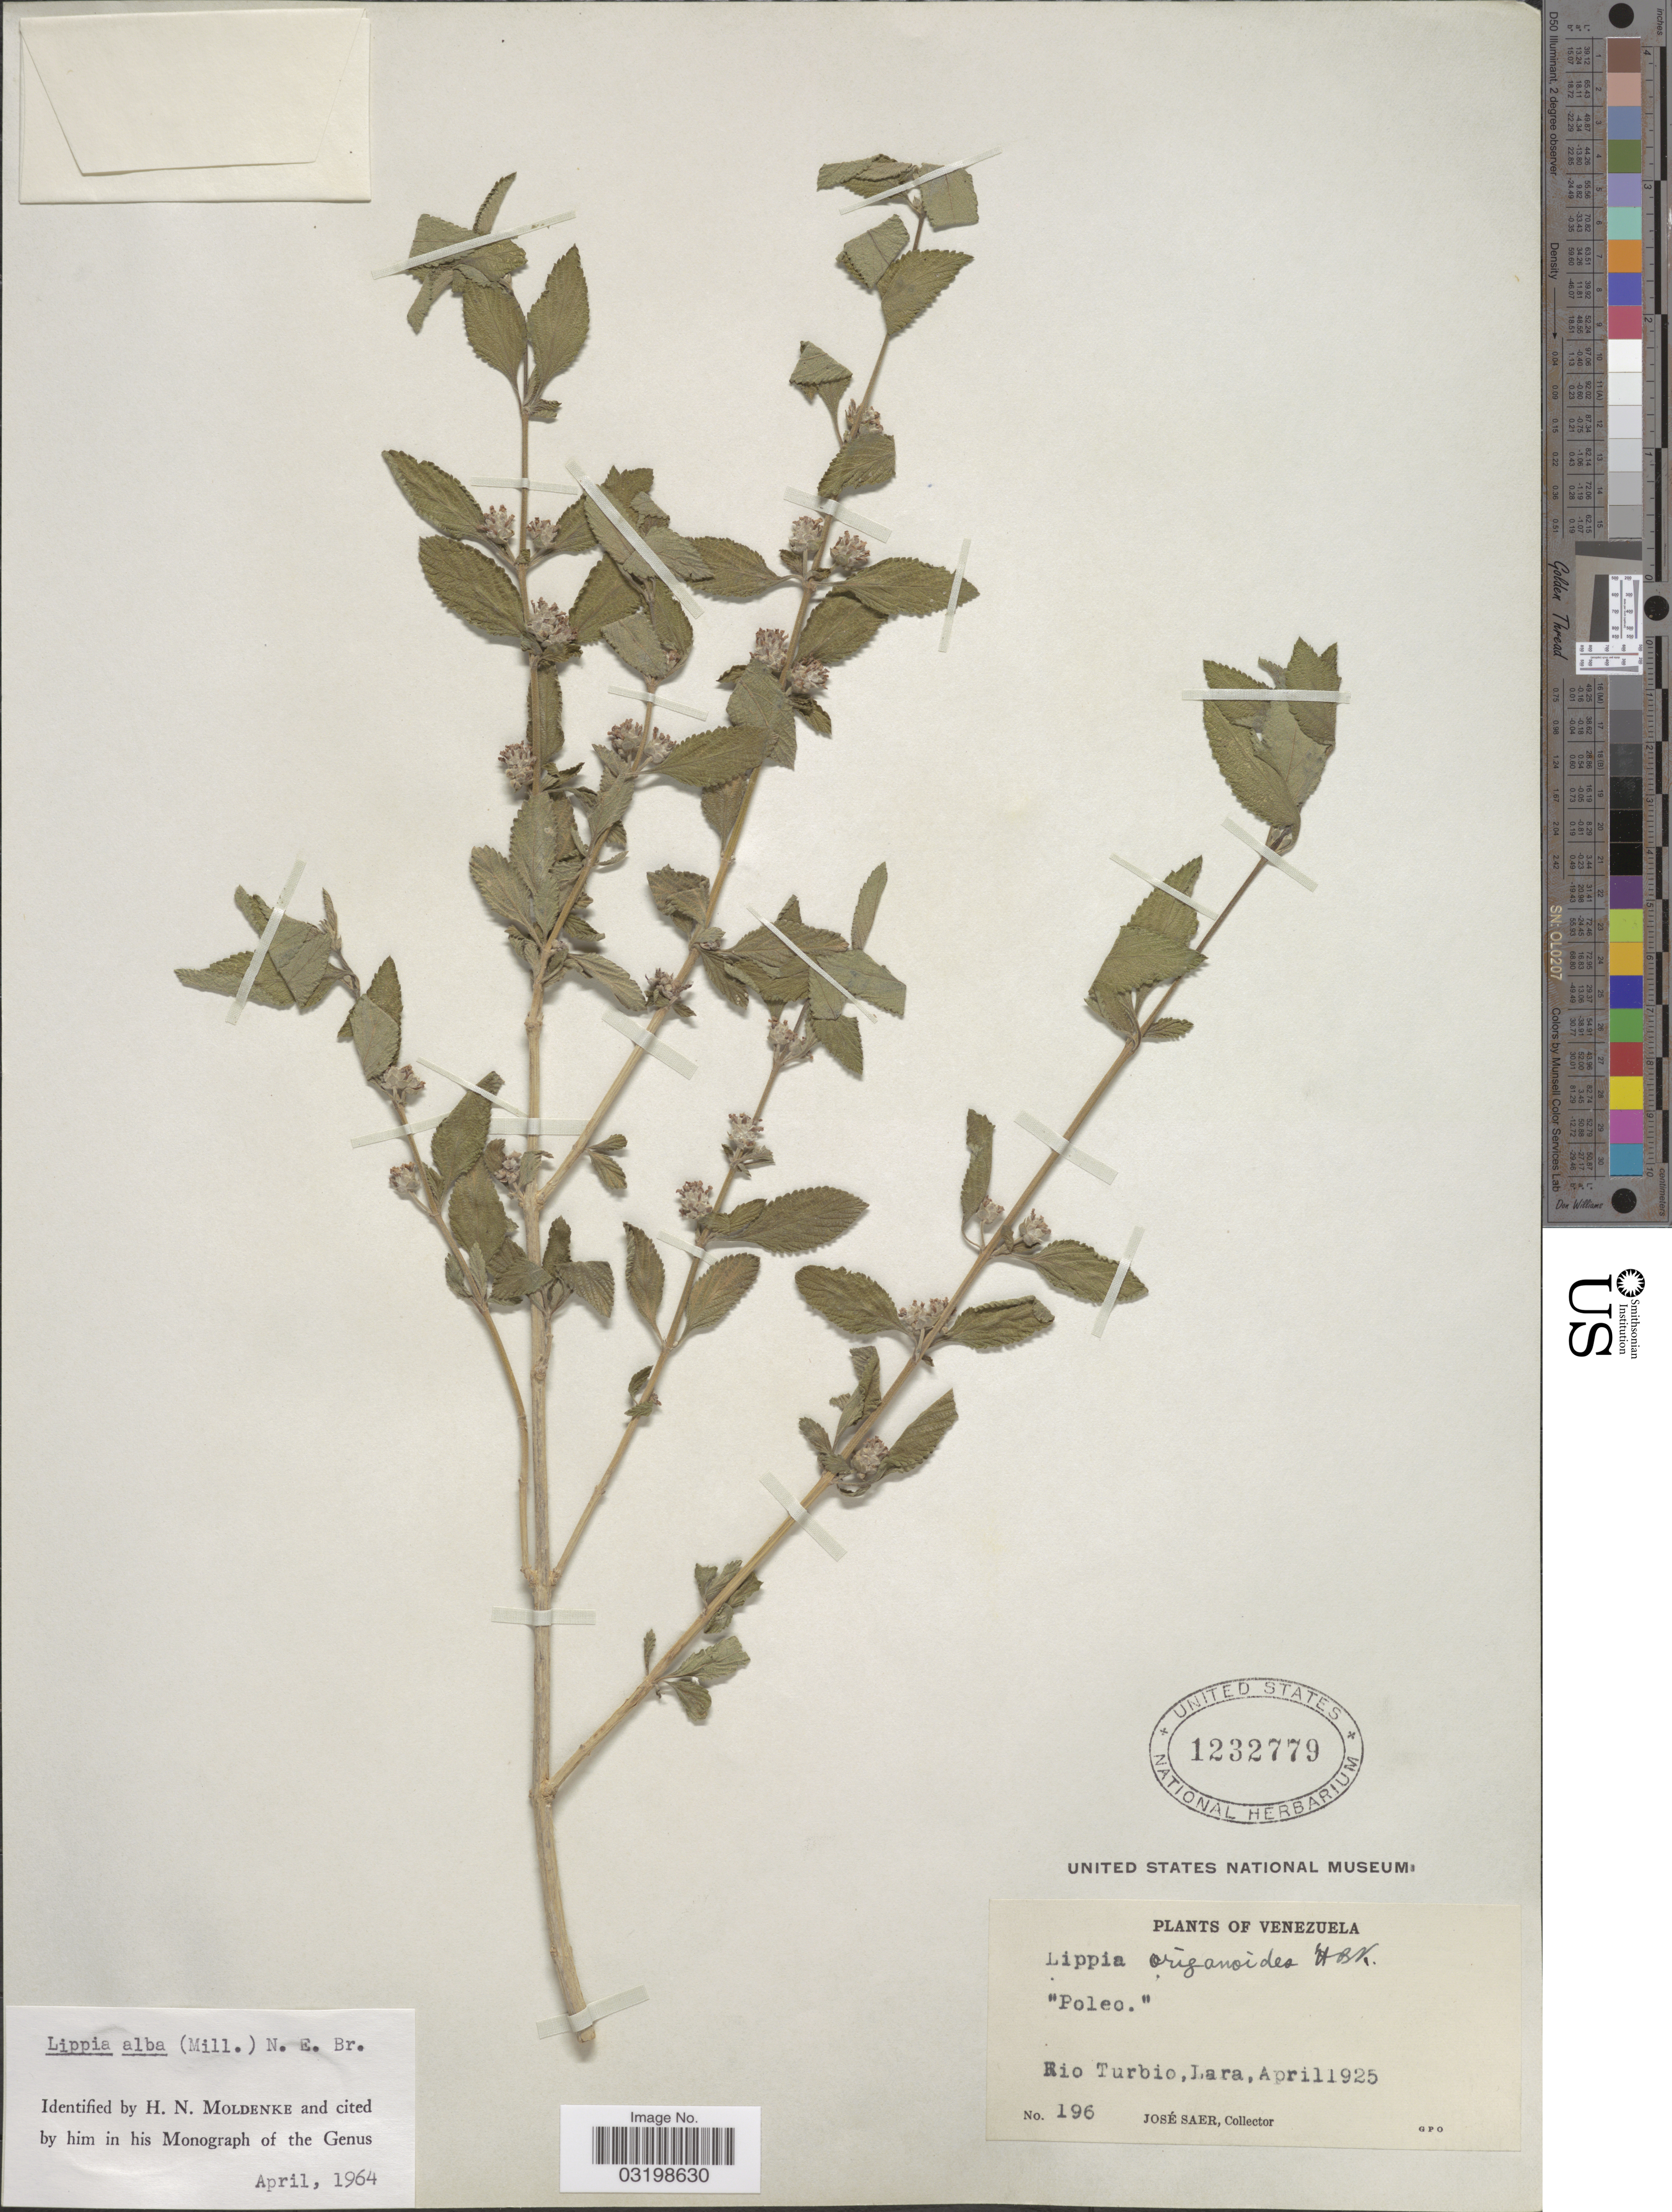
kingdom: Plantae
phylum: Tracheophyta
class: Magnoliopsida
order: Lamiales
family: Verbenaceae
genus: Lippia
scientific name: Lippia alba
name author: (Mill.) N.E. Br. ex Britton & P. Wilson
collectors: J. Saer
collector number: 196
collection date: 1925-04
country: Venezuela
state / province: Lara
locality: Rio Turbio.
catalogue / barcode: US 1232779